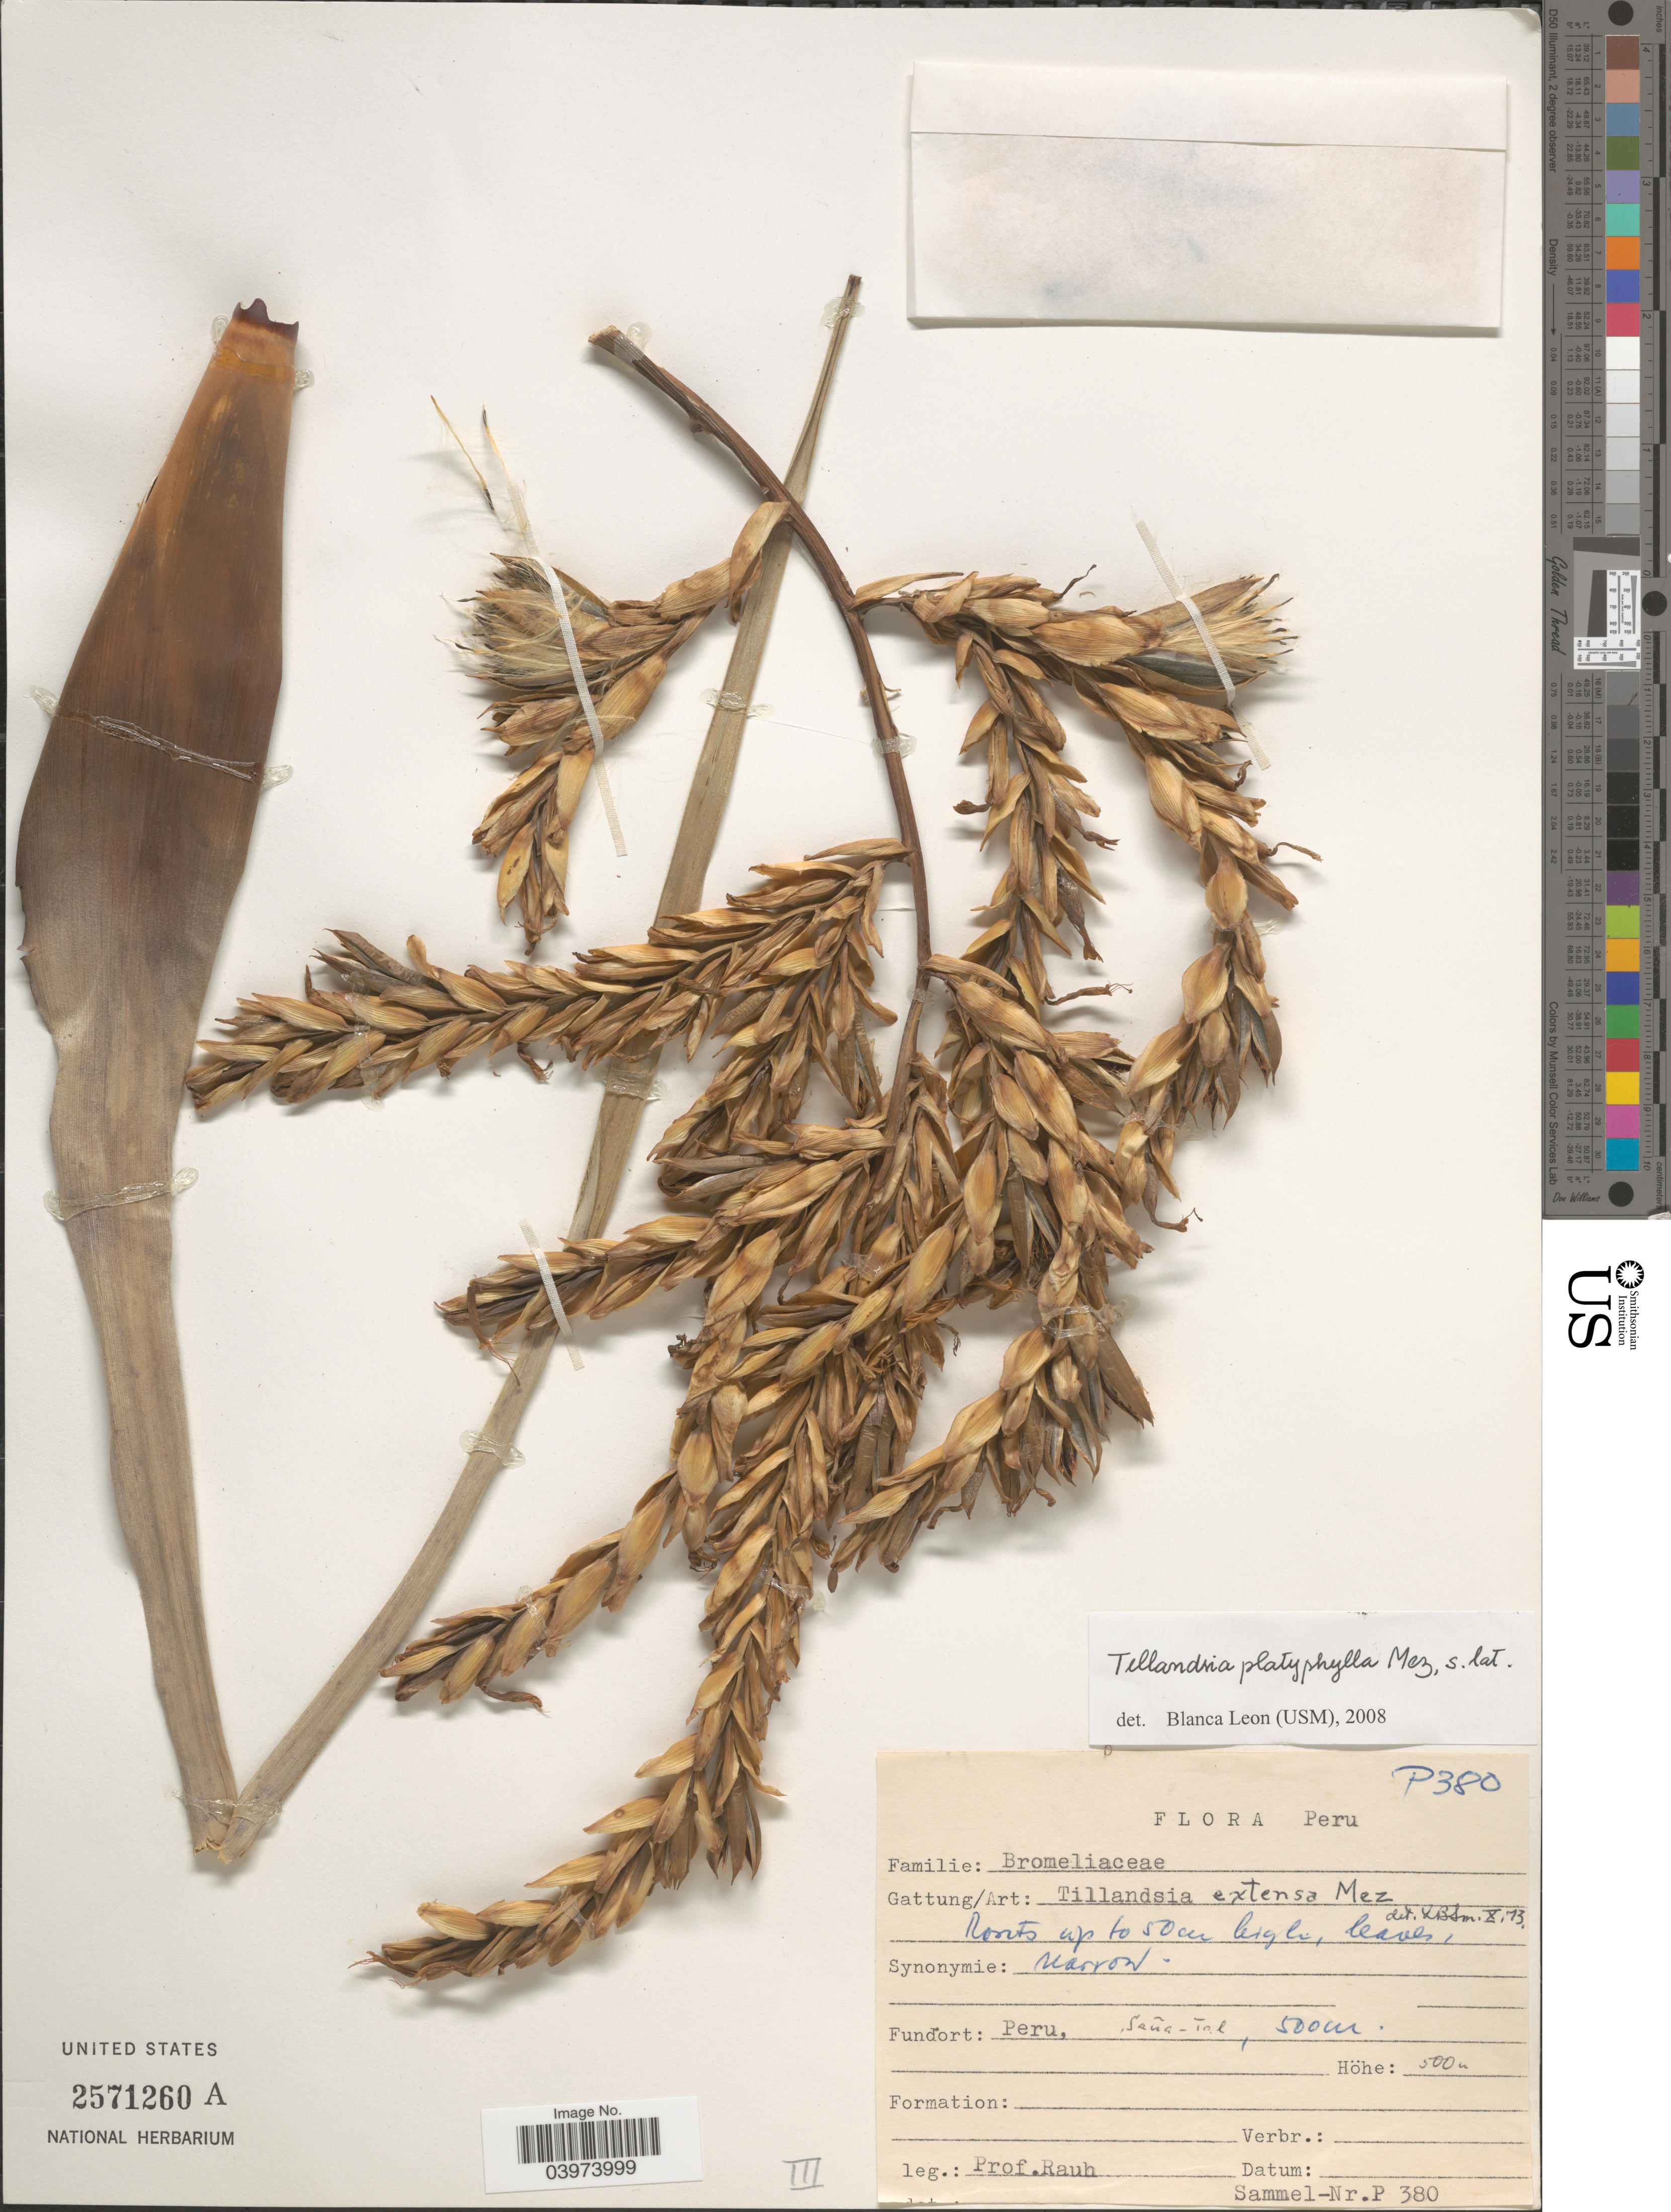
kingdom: Plantae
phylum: Tracheophyta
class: Liliopsida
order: Poales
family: Bromeliaceae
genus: Tillandsia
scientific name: Tillandsia platyphylla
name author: Mez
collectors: -. Rauh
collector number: P380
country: Peru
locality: Saña-Tal [Saña Valley]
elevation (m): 500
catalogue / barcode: US 2571260A